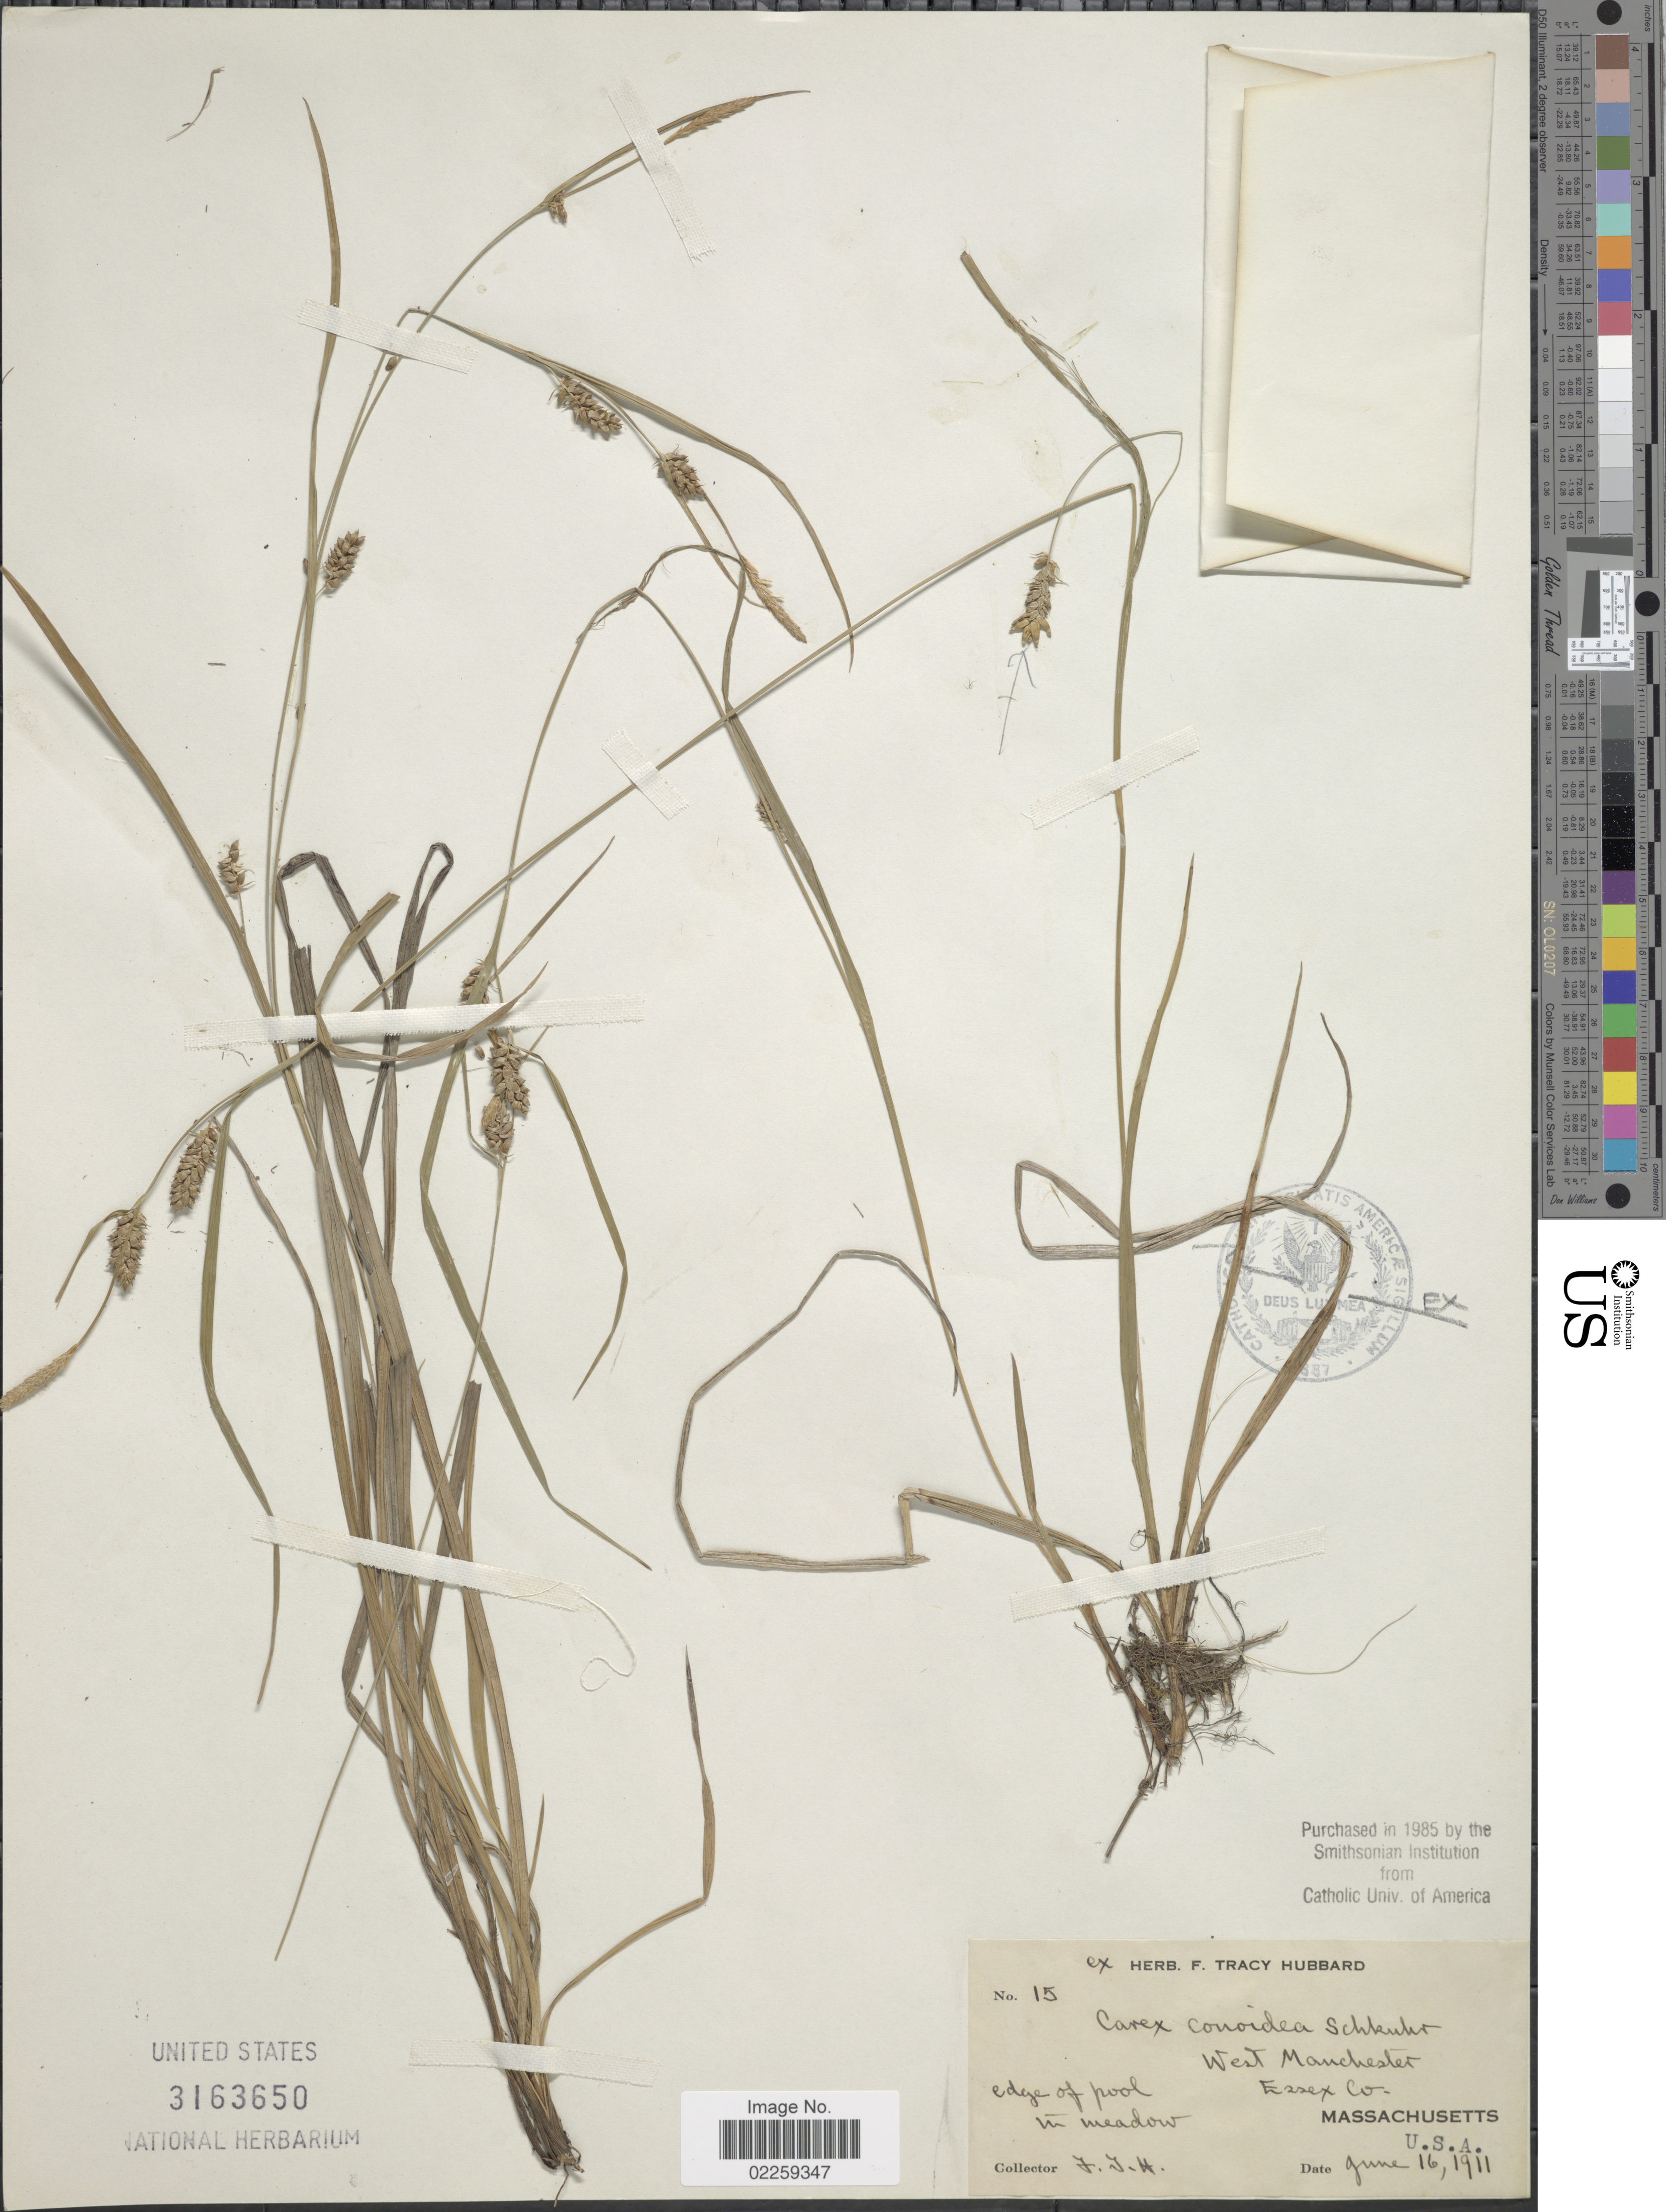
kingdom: Plantae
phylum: Tracheophyta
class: Liliopsida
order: Poales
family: Cyperaceae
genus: Carex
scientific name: Carex conoidea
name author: Willd.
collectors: F. T. Hubbard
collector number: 15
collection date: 1911-06-16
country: United States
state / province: Massachusetts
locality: West Manchester Essex Co. Edge of pool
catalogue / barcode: US 3163650